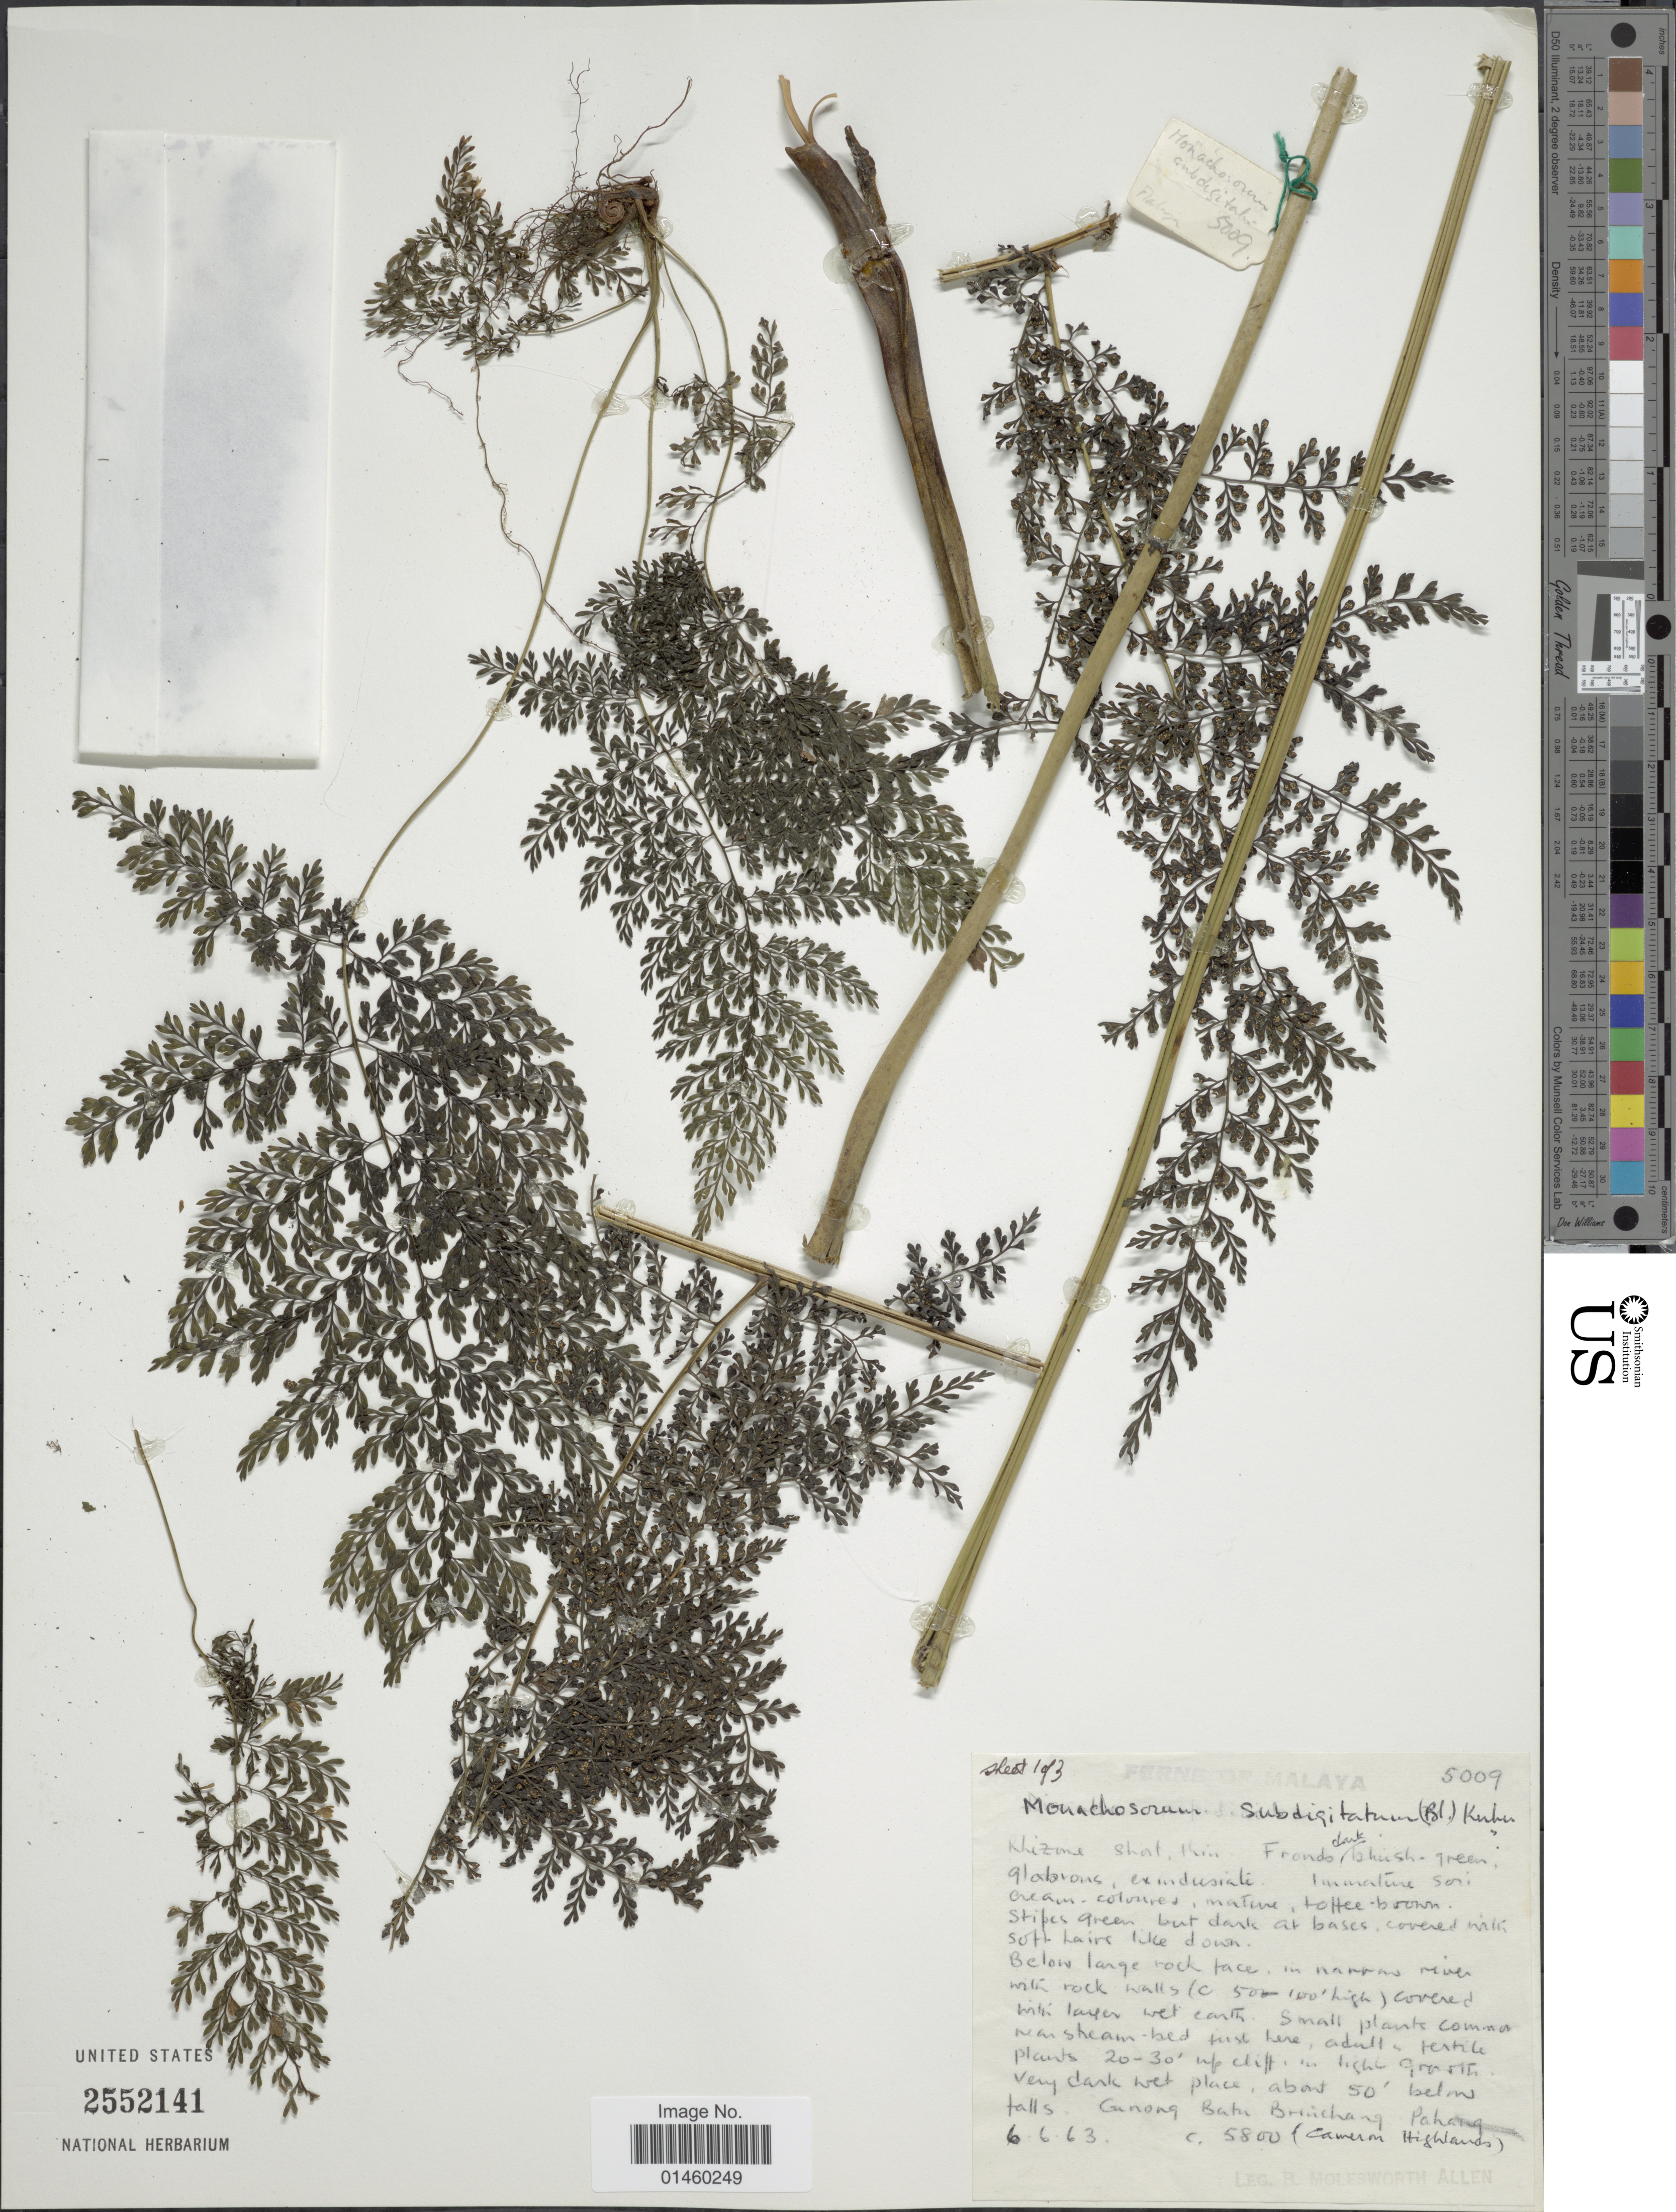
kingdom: Plantae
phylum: Tracheophyta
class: Polypodiopsida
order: Polypodiales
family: Dennstaedtiaceae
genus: Monachosorum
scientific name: Monachosorum subdigitatum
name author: (Blume) Kuhn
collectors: B. E. G. Molesworth-Allen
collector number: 6663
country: Malaysia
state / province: Pahang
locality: Gunong Batu Brinchang [Mount Brinchang], Cameron Highlands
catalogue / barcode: US 2552141